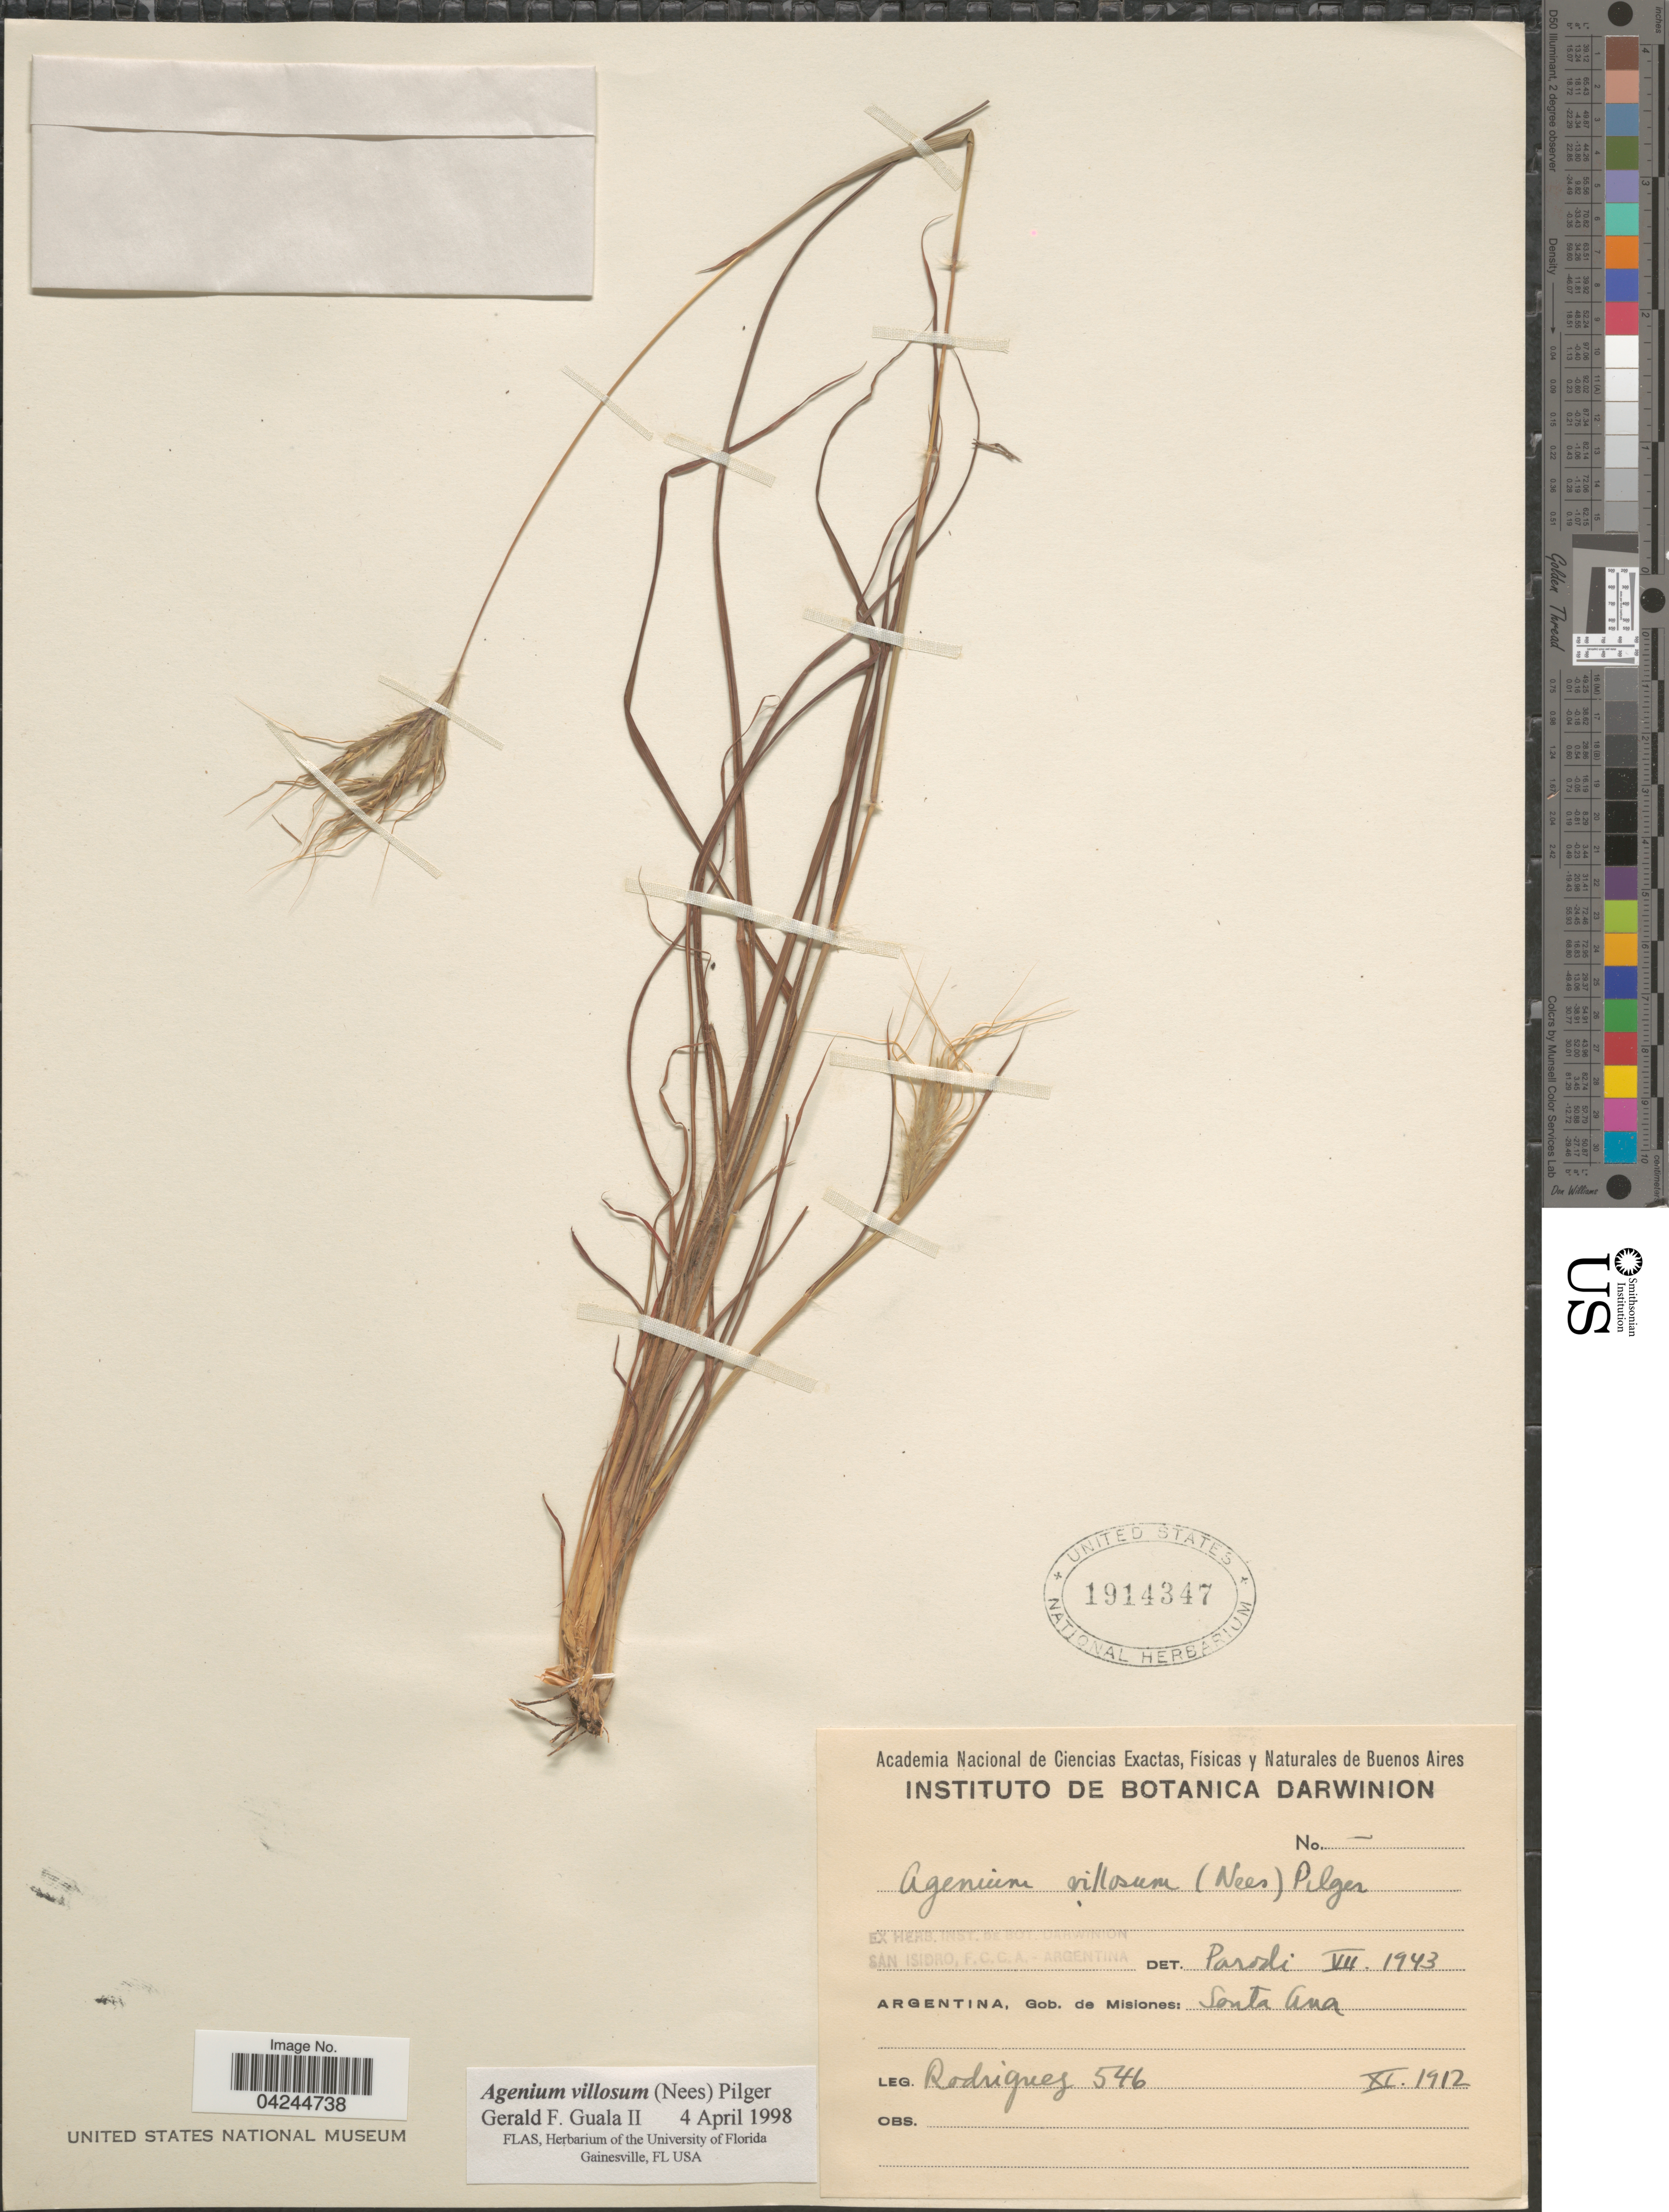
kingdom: Plantae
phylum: Tracheophyta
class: Liliopsida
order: Poales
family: Poaceae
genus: Agenium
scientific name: Agenium villosum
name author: (Nees) Pilg.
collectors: Rodriguez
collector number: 546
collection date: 1912-11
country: Argentina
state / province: Misiones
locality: Gob. de Misiones: Santa Ana.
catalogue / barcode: US 1914347